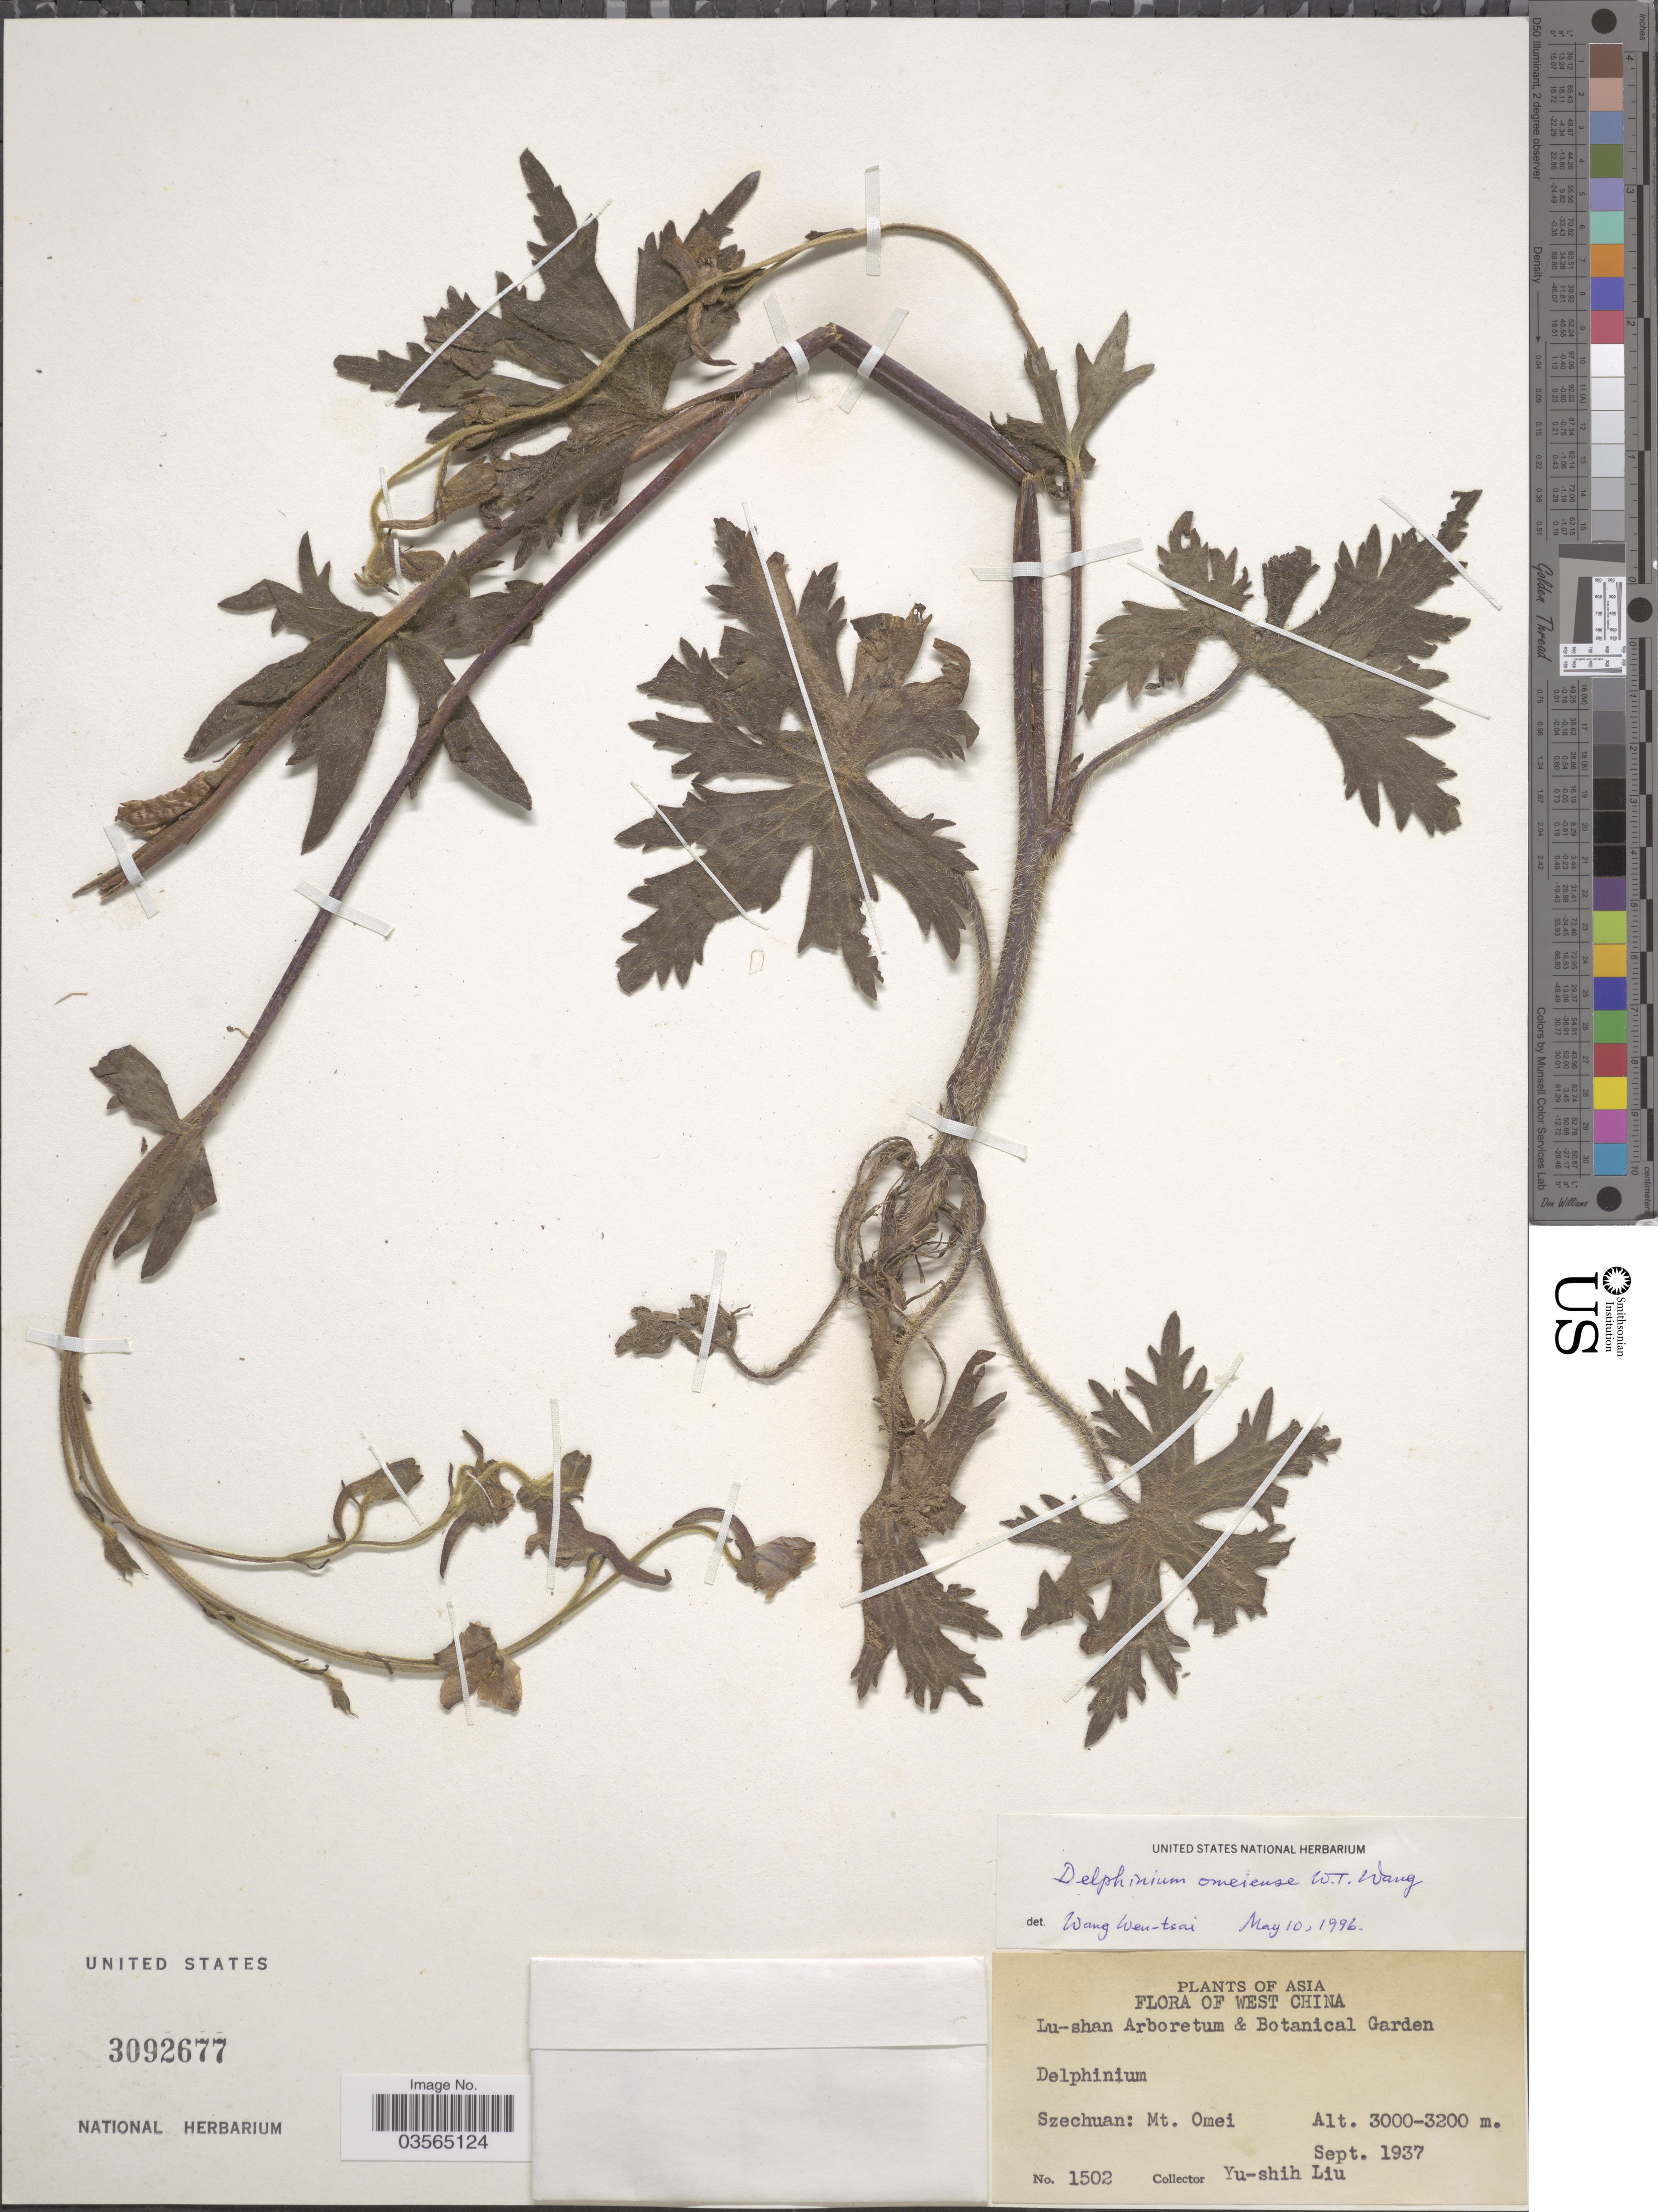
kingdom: Plantae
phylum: Tracheophyta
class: Magnoliopsida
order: Ranunculales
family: Ranunculaceae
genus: Delphinium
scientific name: Delphinium omeiense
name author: W.T. Wang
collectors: Y.-S. Liu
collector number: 1502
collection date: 1937-09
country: China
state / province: Sichuan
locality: West China. Szechuan: Mt. Omei.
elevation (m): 3000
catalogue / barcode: US 3092677